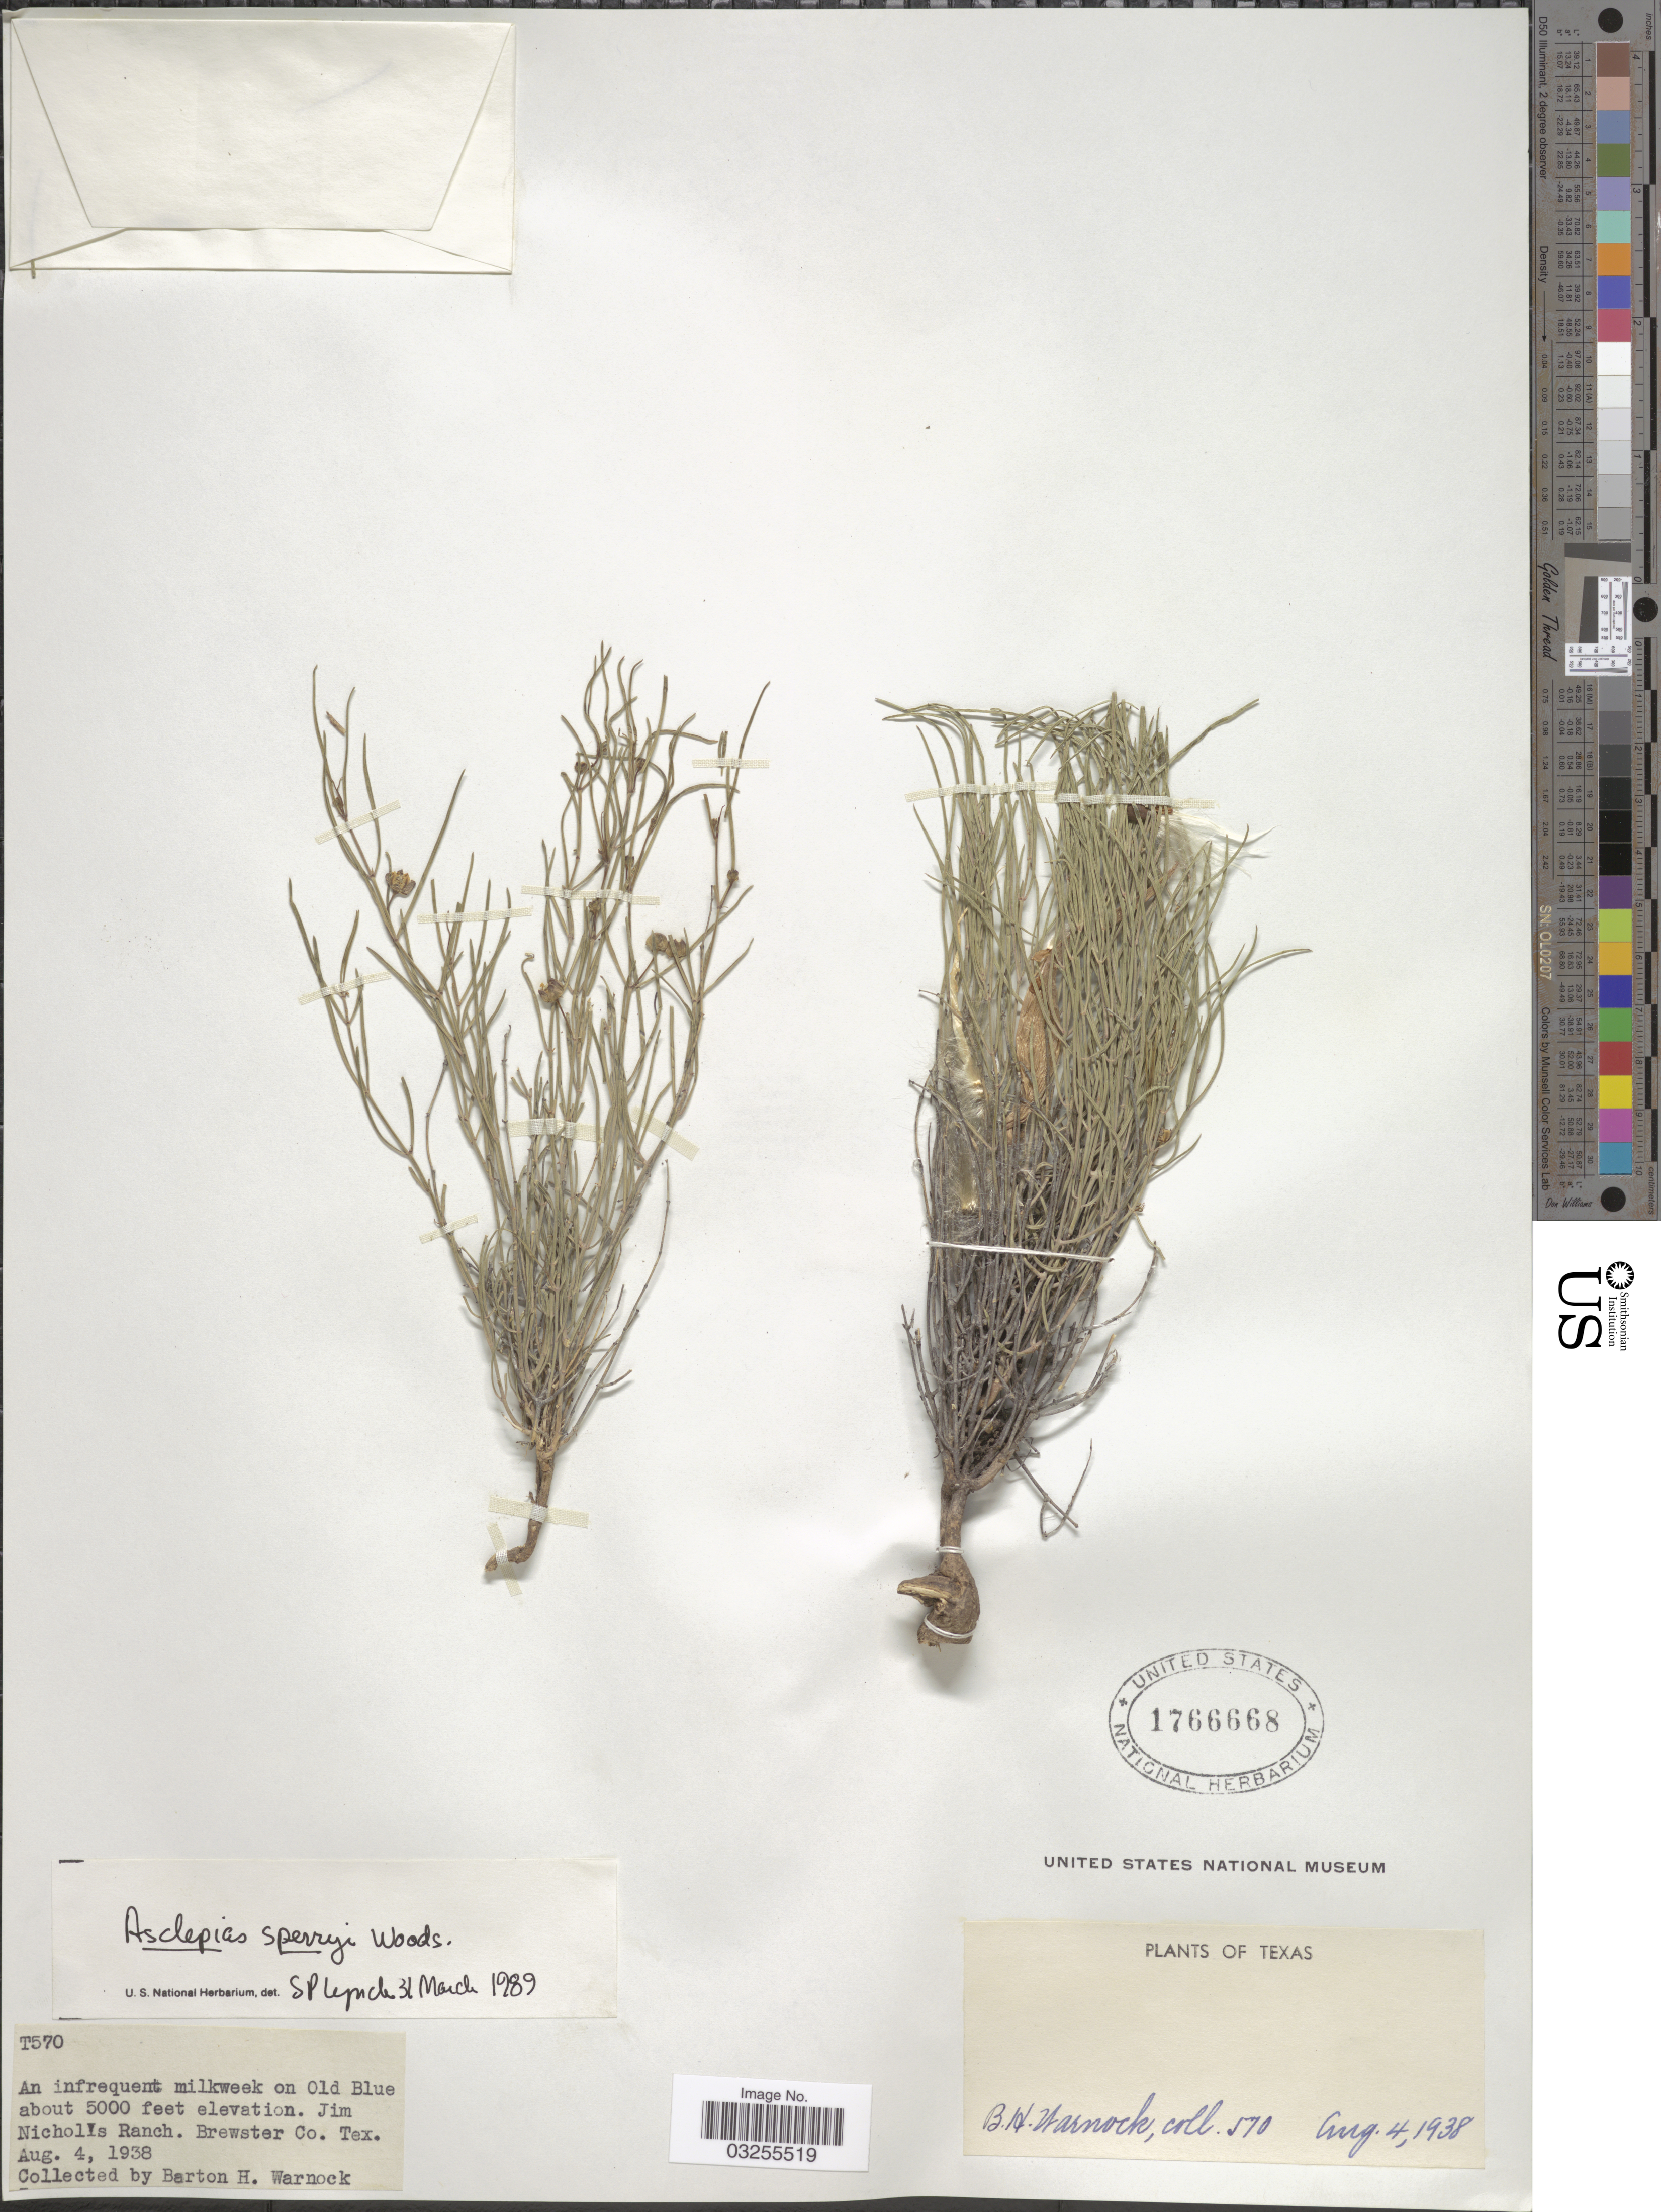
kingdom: Plantae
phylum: Tracheophyta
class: Magnoliopsida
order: Gentianales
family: Apocynaceae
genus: Asclepias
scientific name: Asclepias sperryi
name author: Woodson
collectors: B. H. Warnock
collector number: T570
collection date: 1938-08-04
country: United States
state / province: Texas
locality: Jim Nichol's Ranch. Brewster Co.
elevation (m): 1524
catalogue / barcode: US 1766668